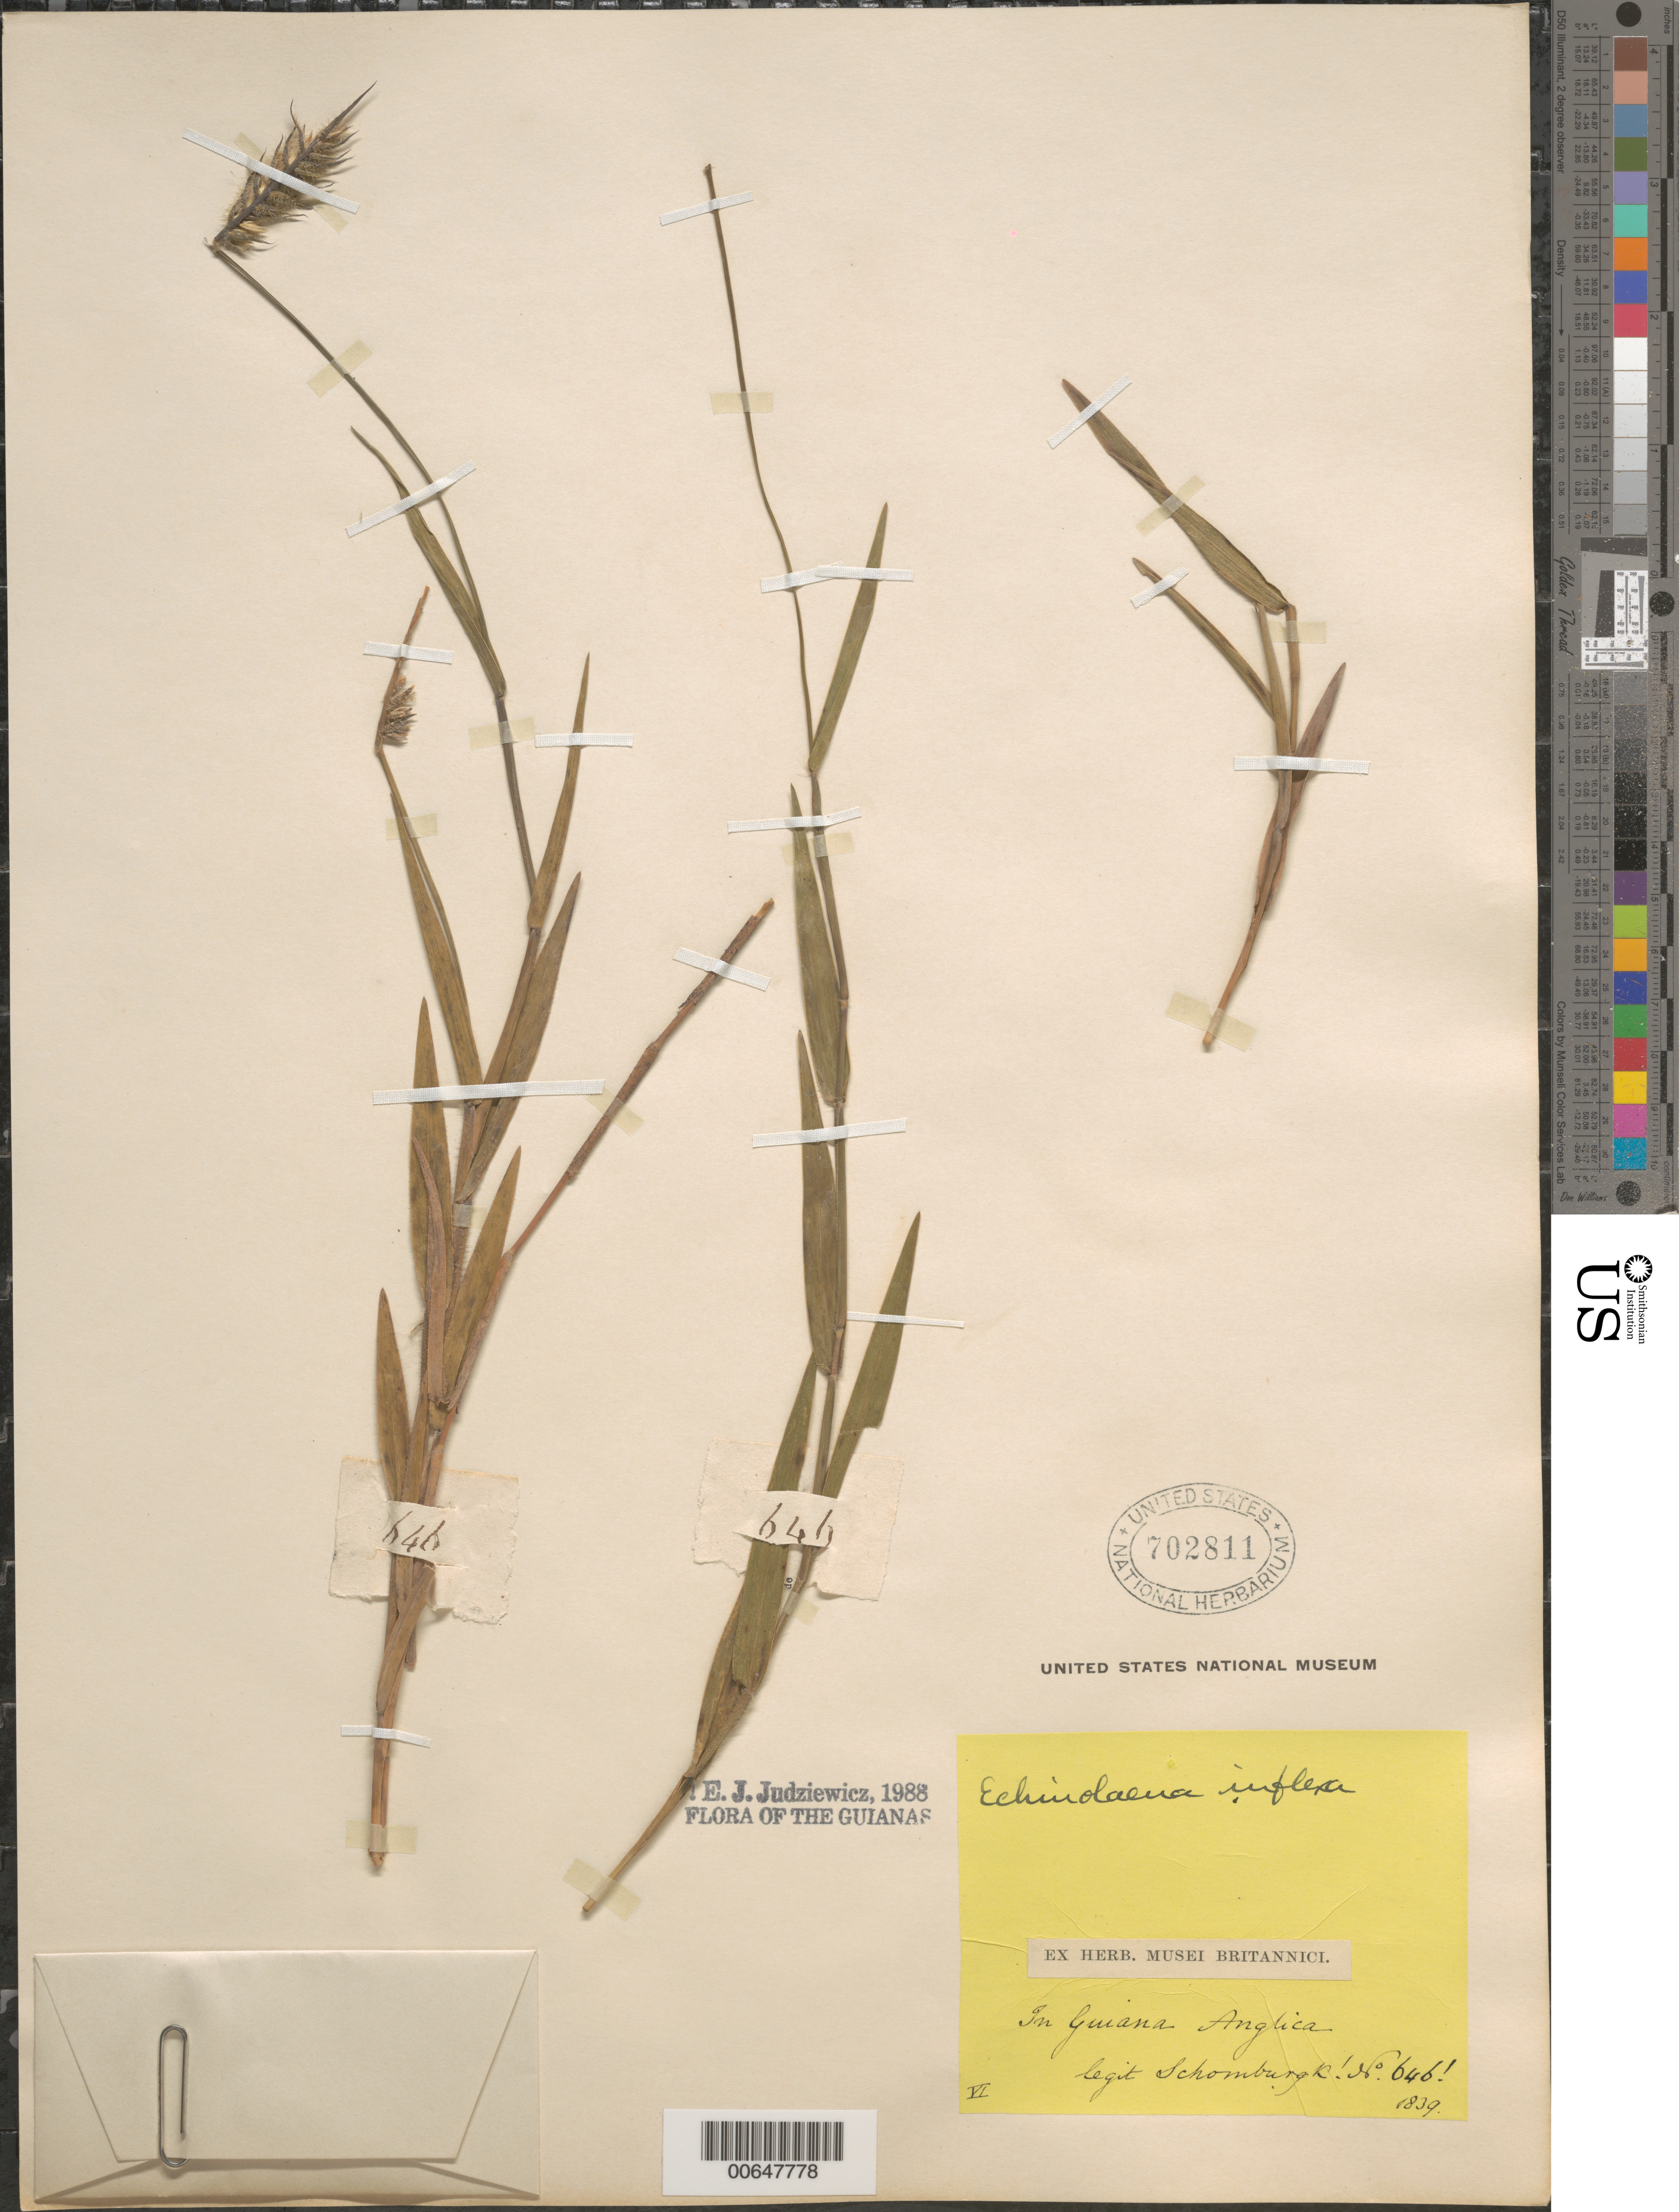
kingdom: Plantae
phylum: Tracheophyta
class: Liliopsida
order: Poales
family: Poaceae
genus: Echinolaena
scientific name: Echinolaena inflexa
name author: (Poir.) Chase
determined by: Judziewicz, E. J.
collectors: R. H. Schomburgk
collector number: I 646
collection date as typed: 1839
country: Guyana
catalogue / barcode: US 702811